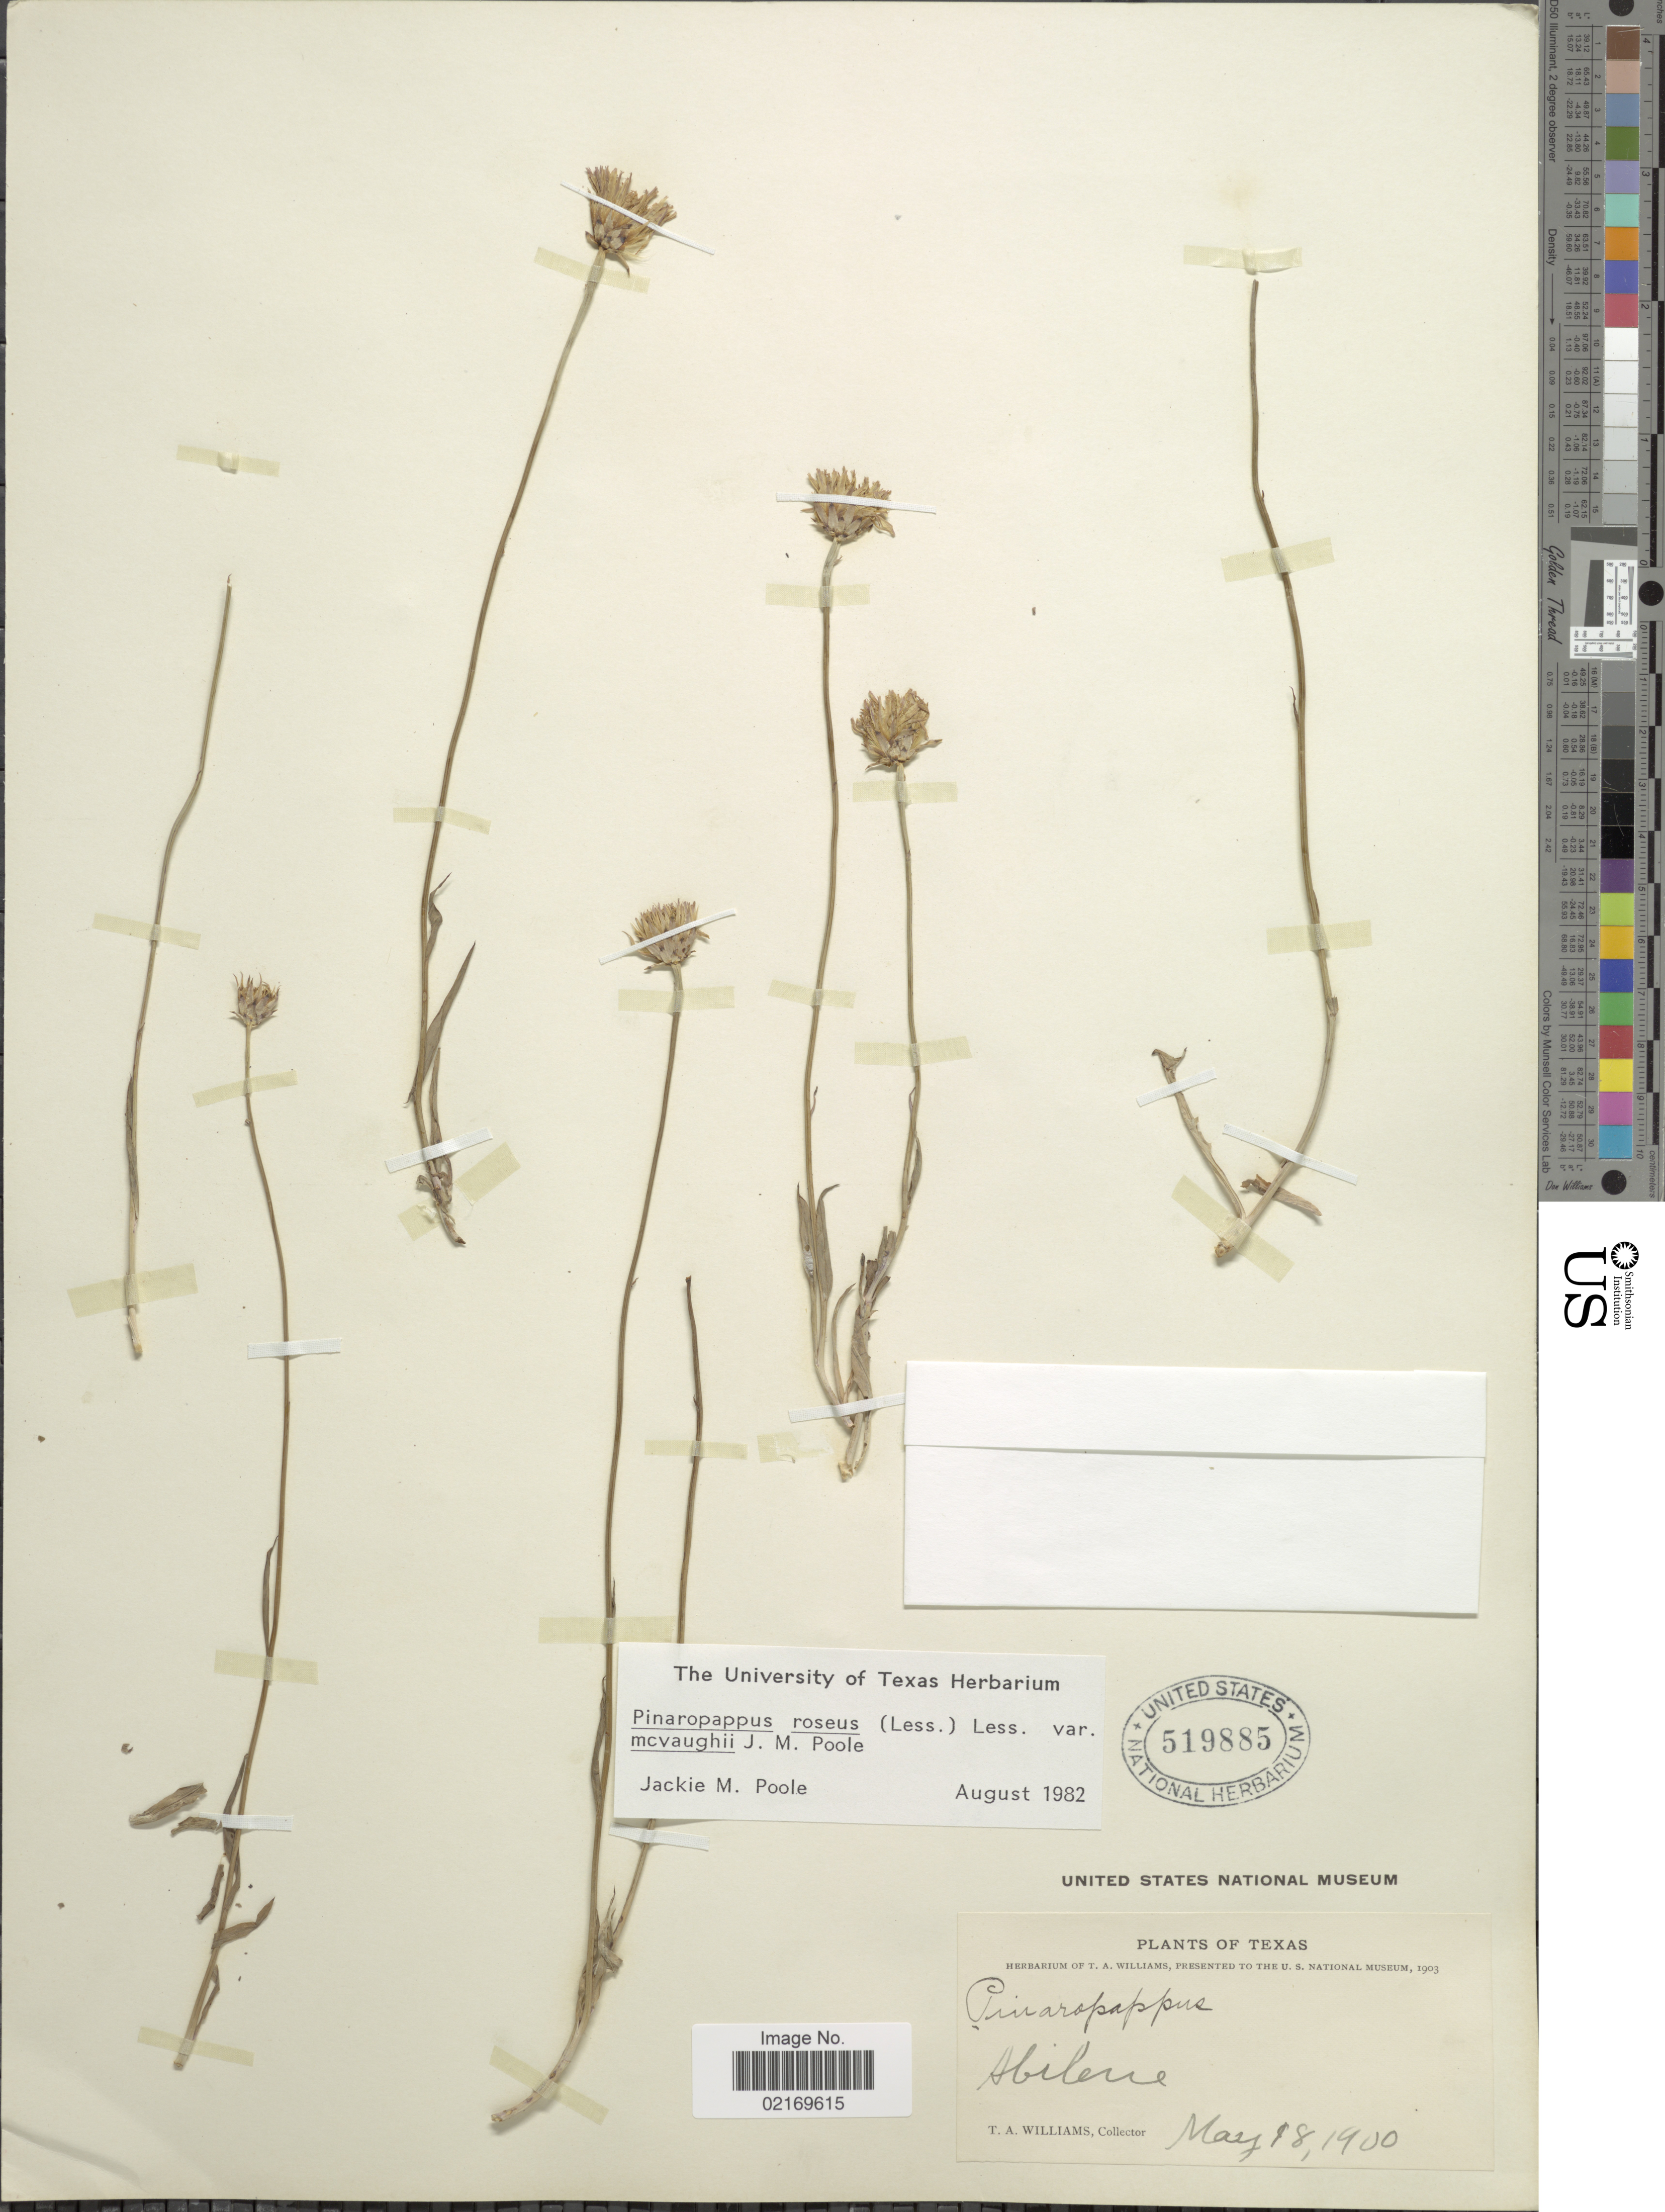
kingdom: Plantae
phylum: Tracheophyta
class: Magnoliopsida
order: Asterales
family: Asteraceae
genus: Pinaropappus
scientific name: Pinaropappus roseus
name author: Less.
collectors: T. A. Williams (herbarium)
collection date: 1900-05-18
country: United States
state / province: Texas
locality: Abilane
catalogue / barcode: US 519885